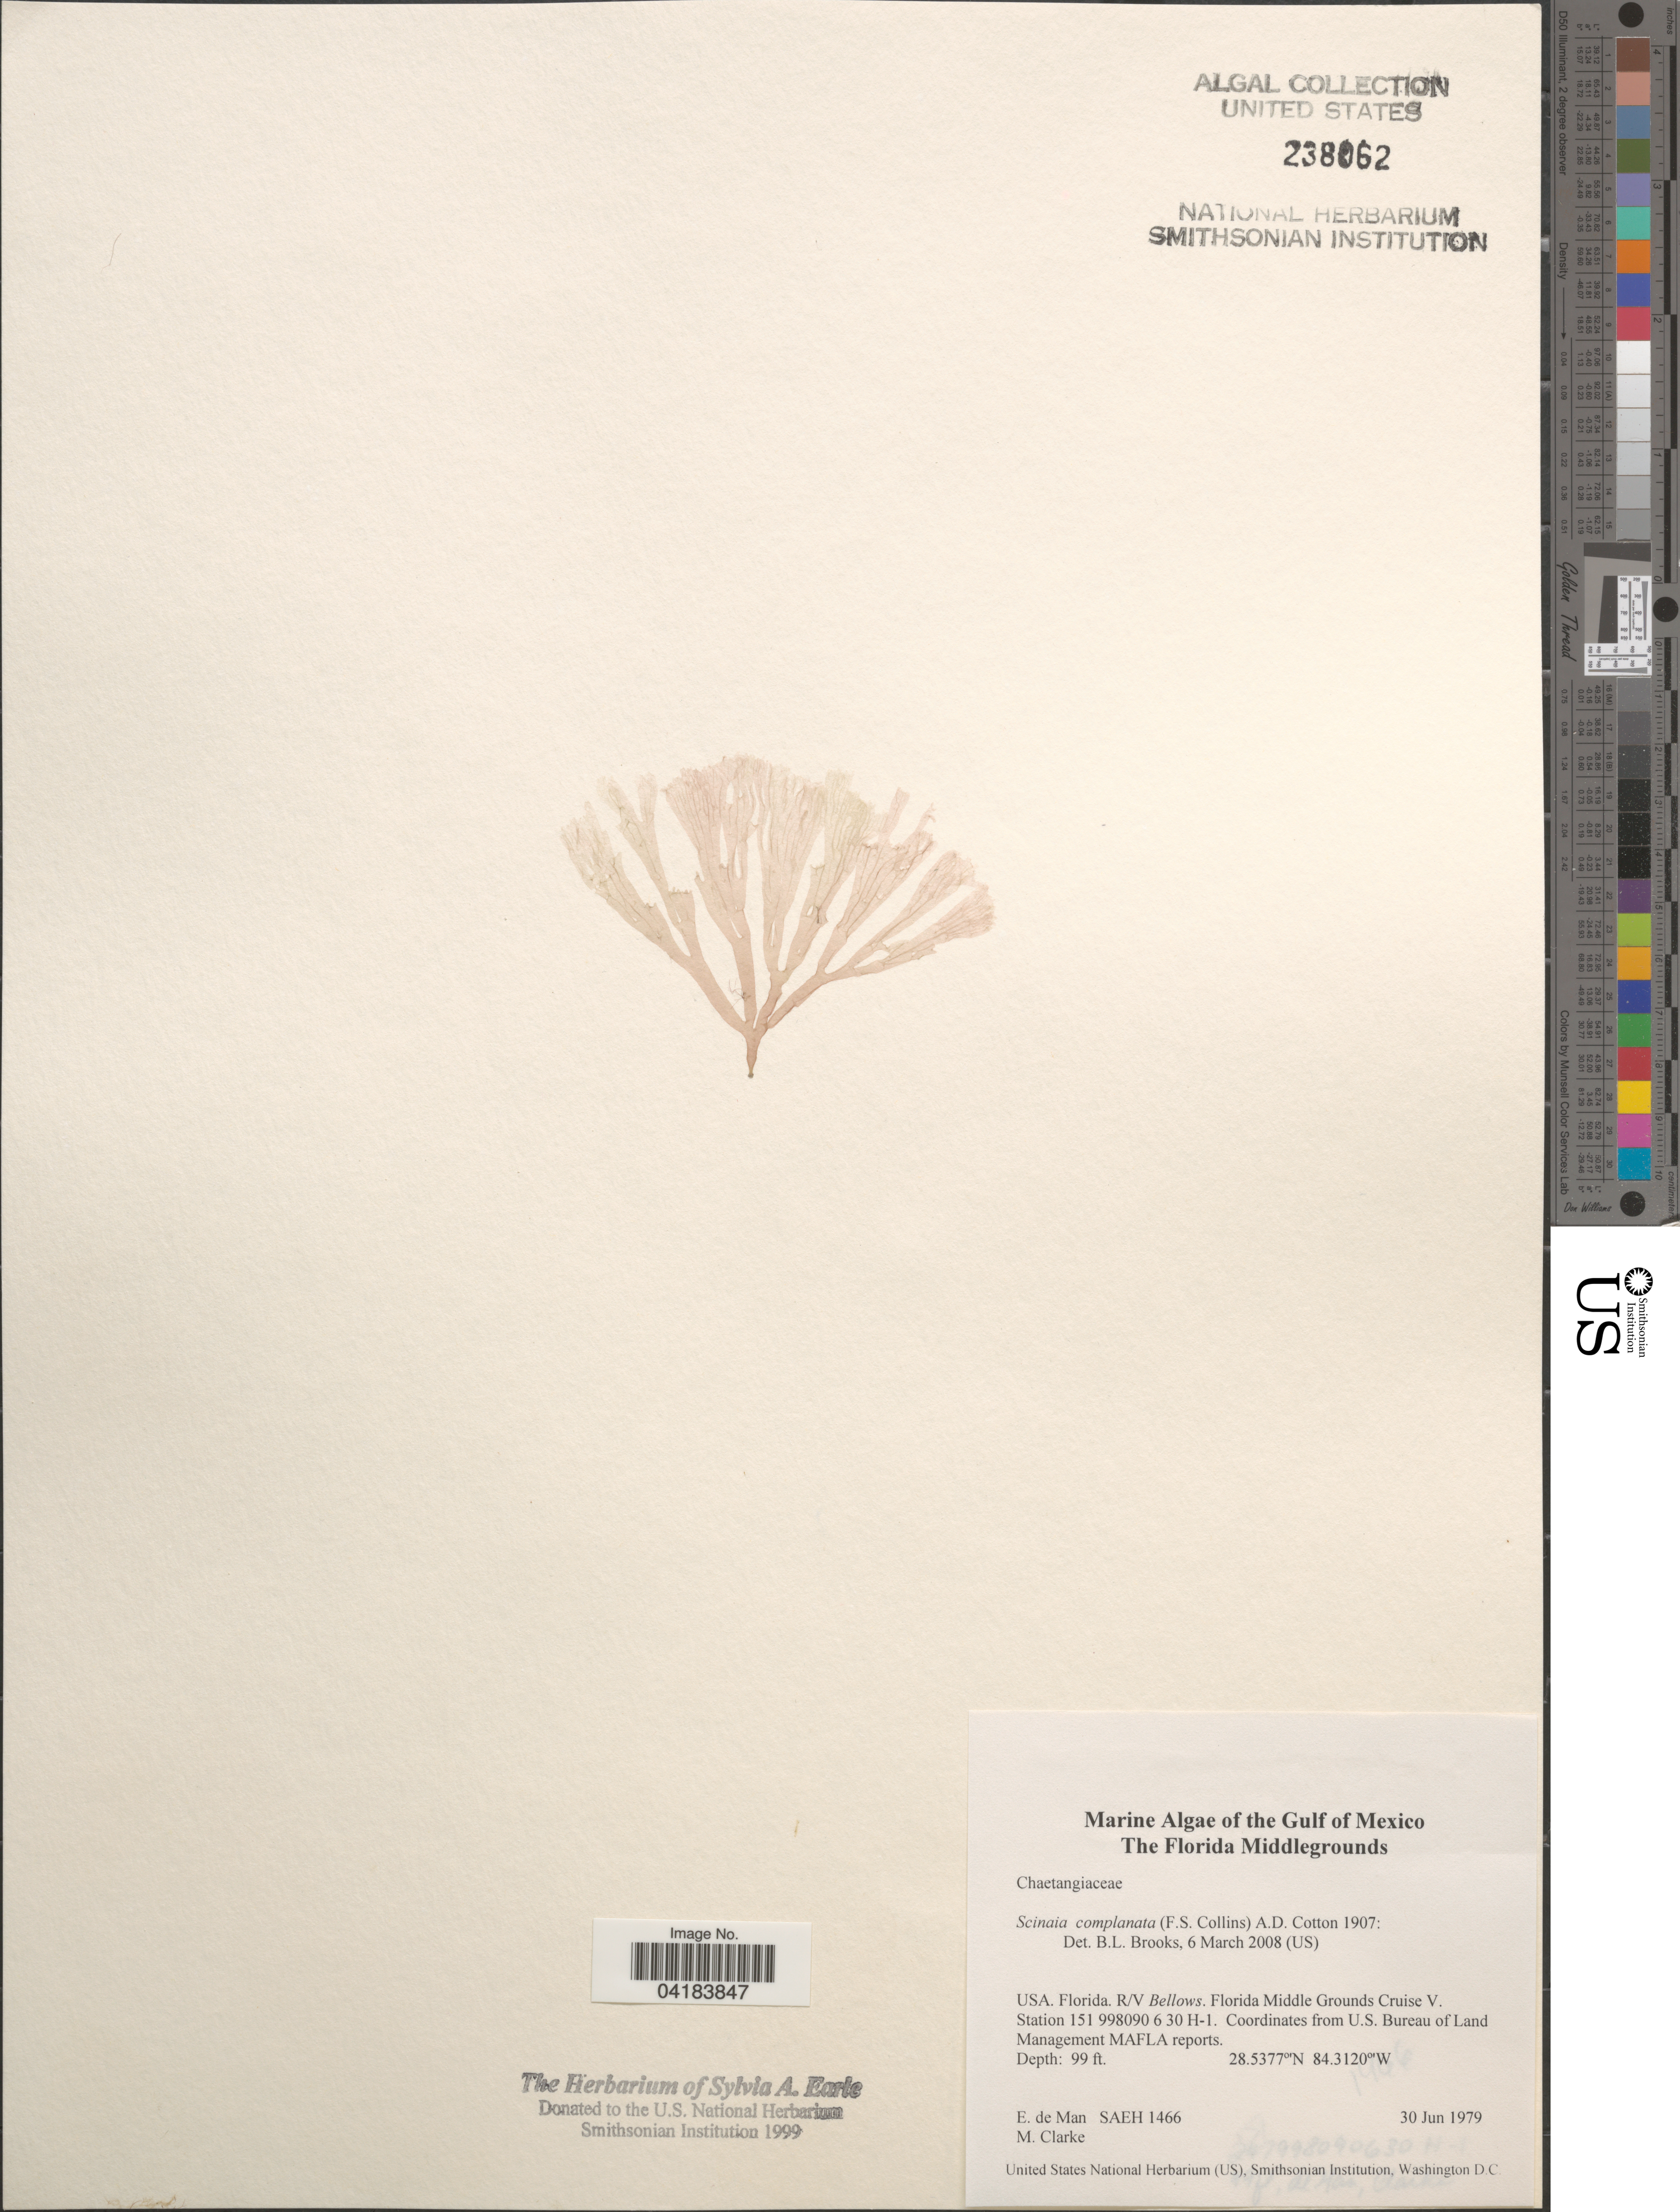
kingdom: Plantae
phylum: Rhodophyta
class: Florideophyceae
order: Nemaliales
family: Scinaiaceae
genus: Scinaia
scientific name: Scinaia complanata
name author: (Collins in Collins et al.) Cotton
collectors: E. de Man & M. Clarke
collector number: SAEH1466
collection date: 1979-06-30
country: United States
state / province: Florida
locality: Gulf of Mexico. R/V Bellows. Florida Middle Grounds Cruise V. Station 151 998090 6 30 H-1.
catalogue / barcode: US 238062